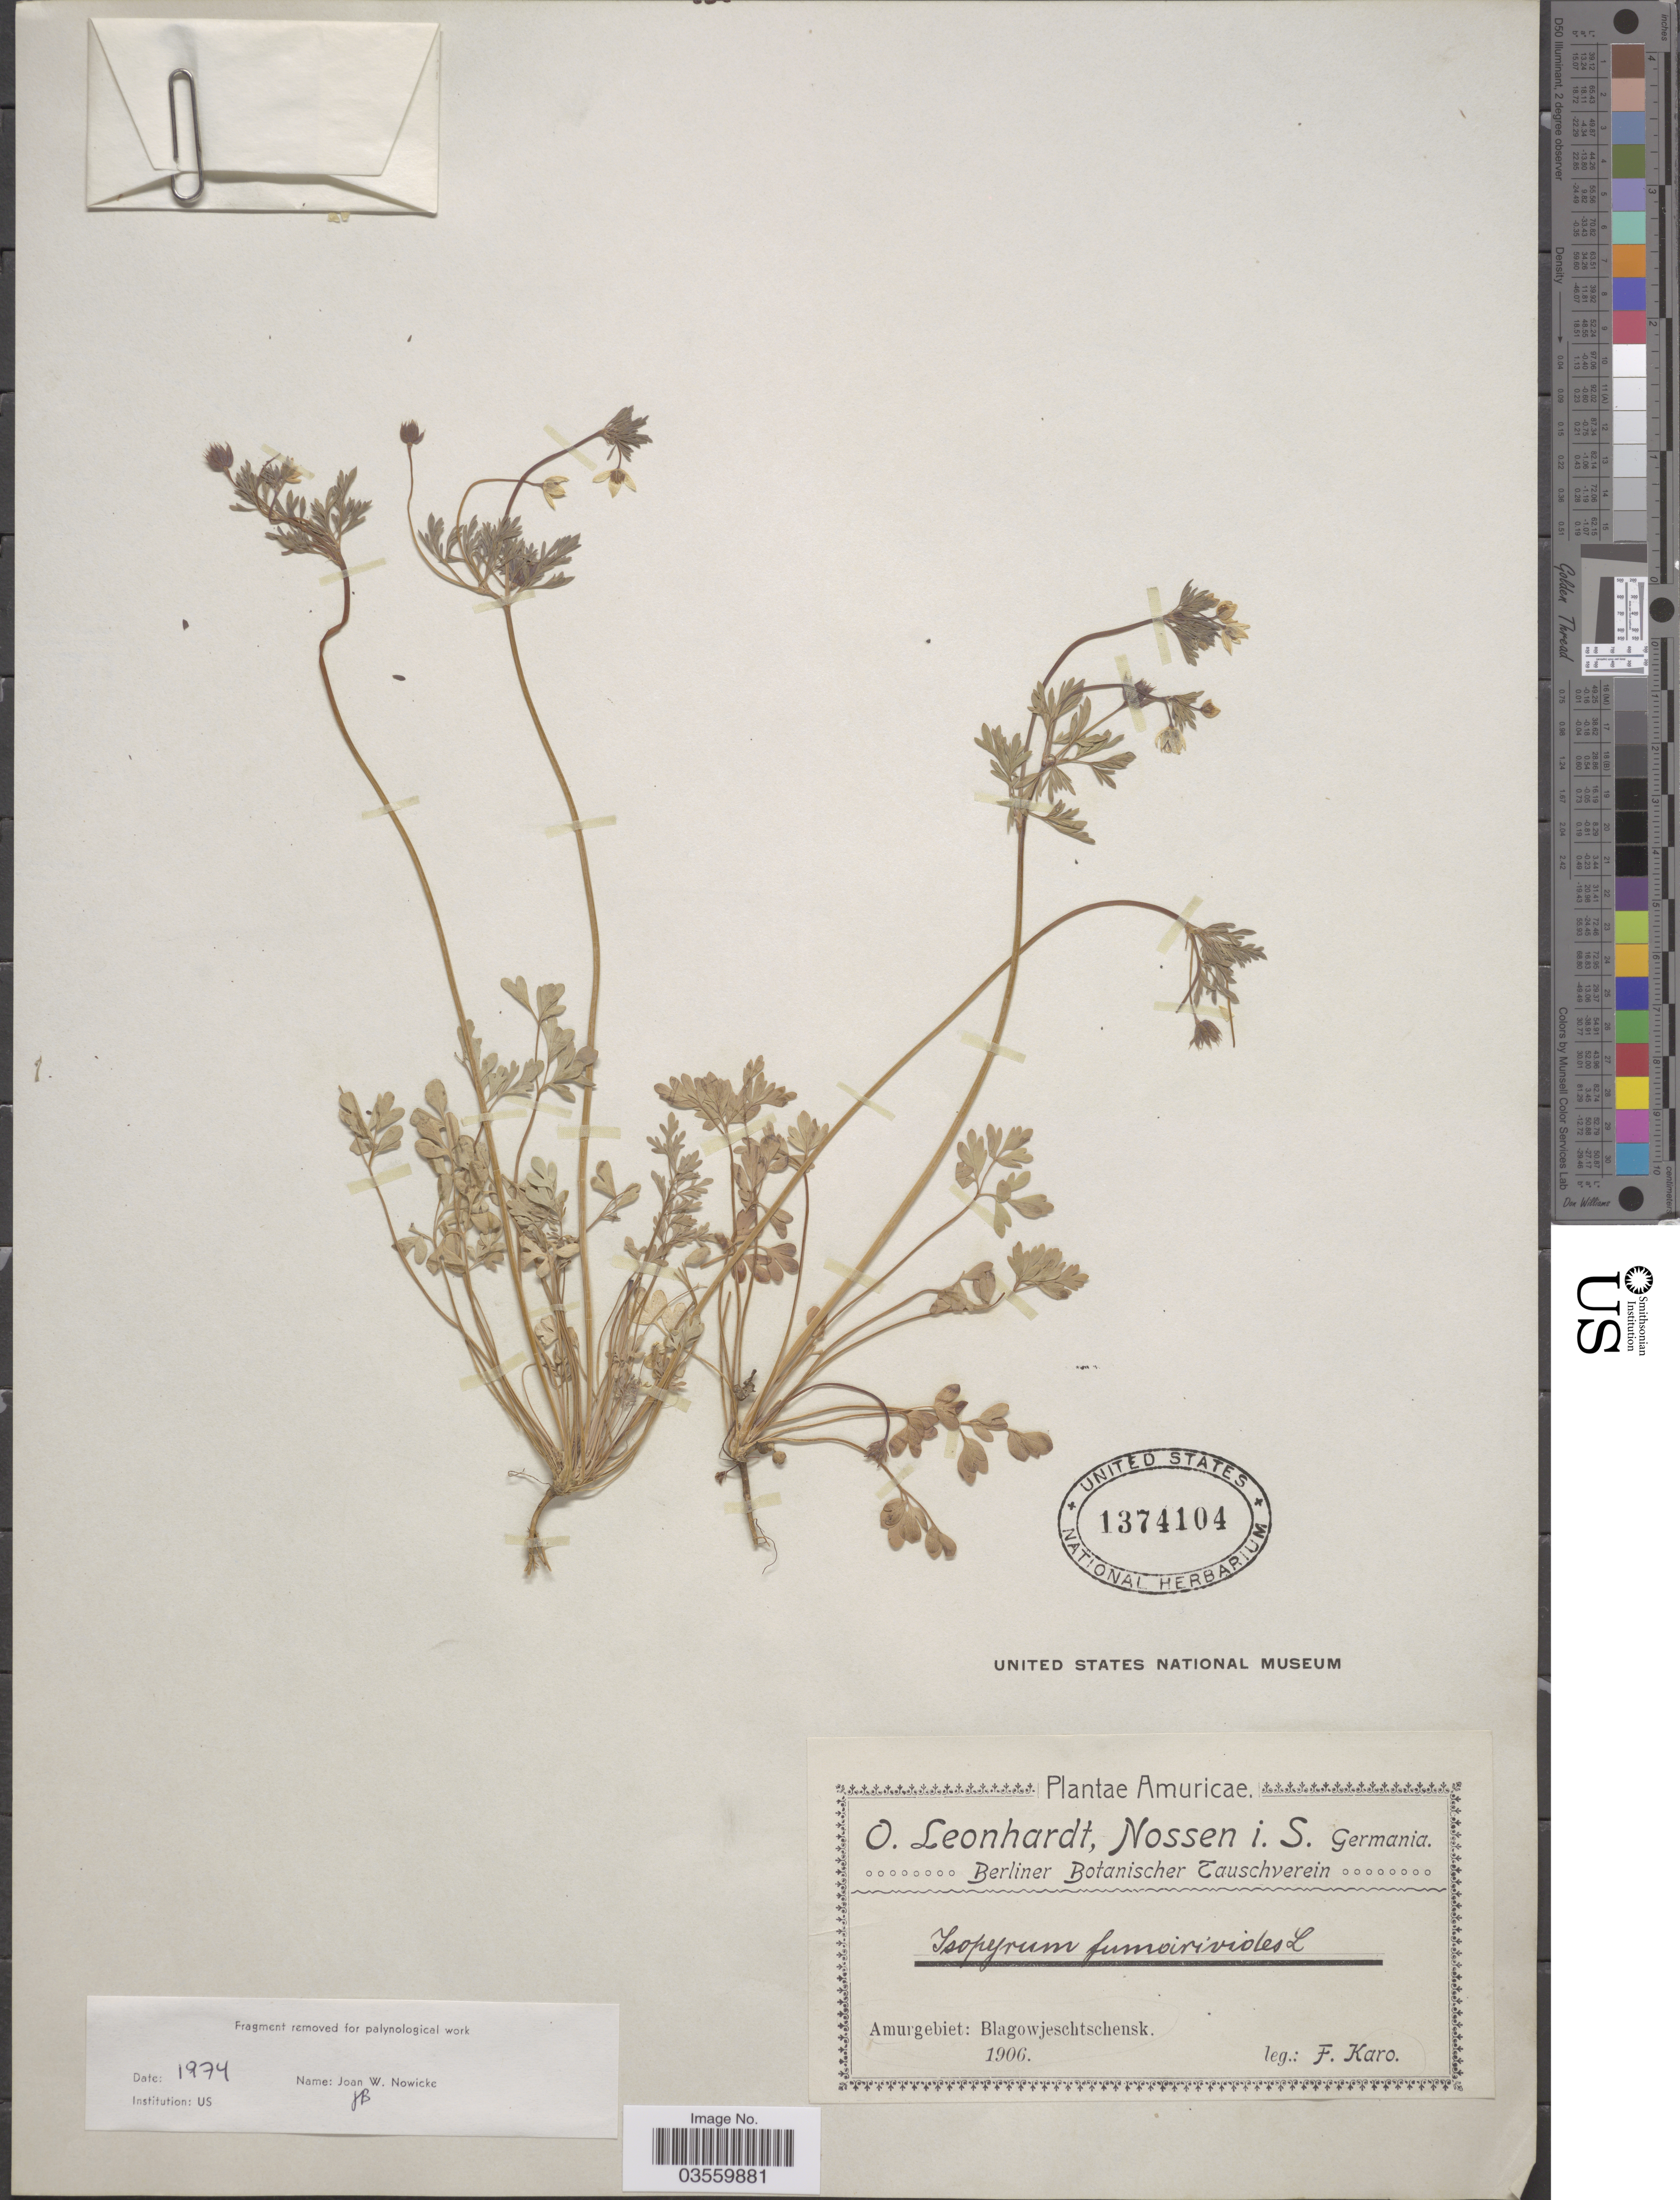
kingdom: Plantae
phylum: Tracheophyta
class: Magnoliopsida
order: Ranunculales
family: Ranunculaceae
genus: Leptopyrum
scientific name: Leptopyrum fumarioides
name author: (L.) Rchb.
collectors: F. Karo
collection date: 1906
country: Russian Federation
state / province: Amur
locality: Amurgebiet: Blagowjeschtschensk.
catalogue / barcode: US 1374104